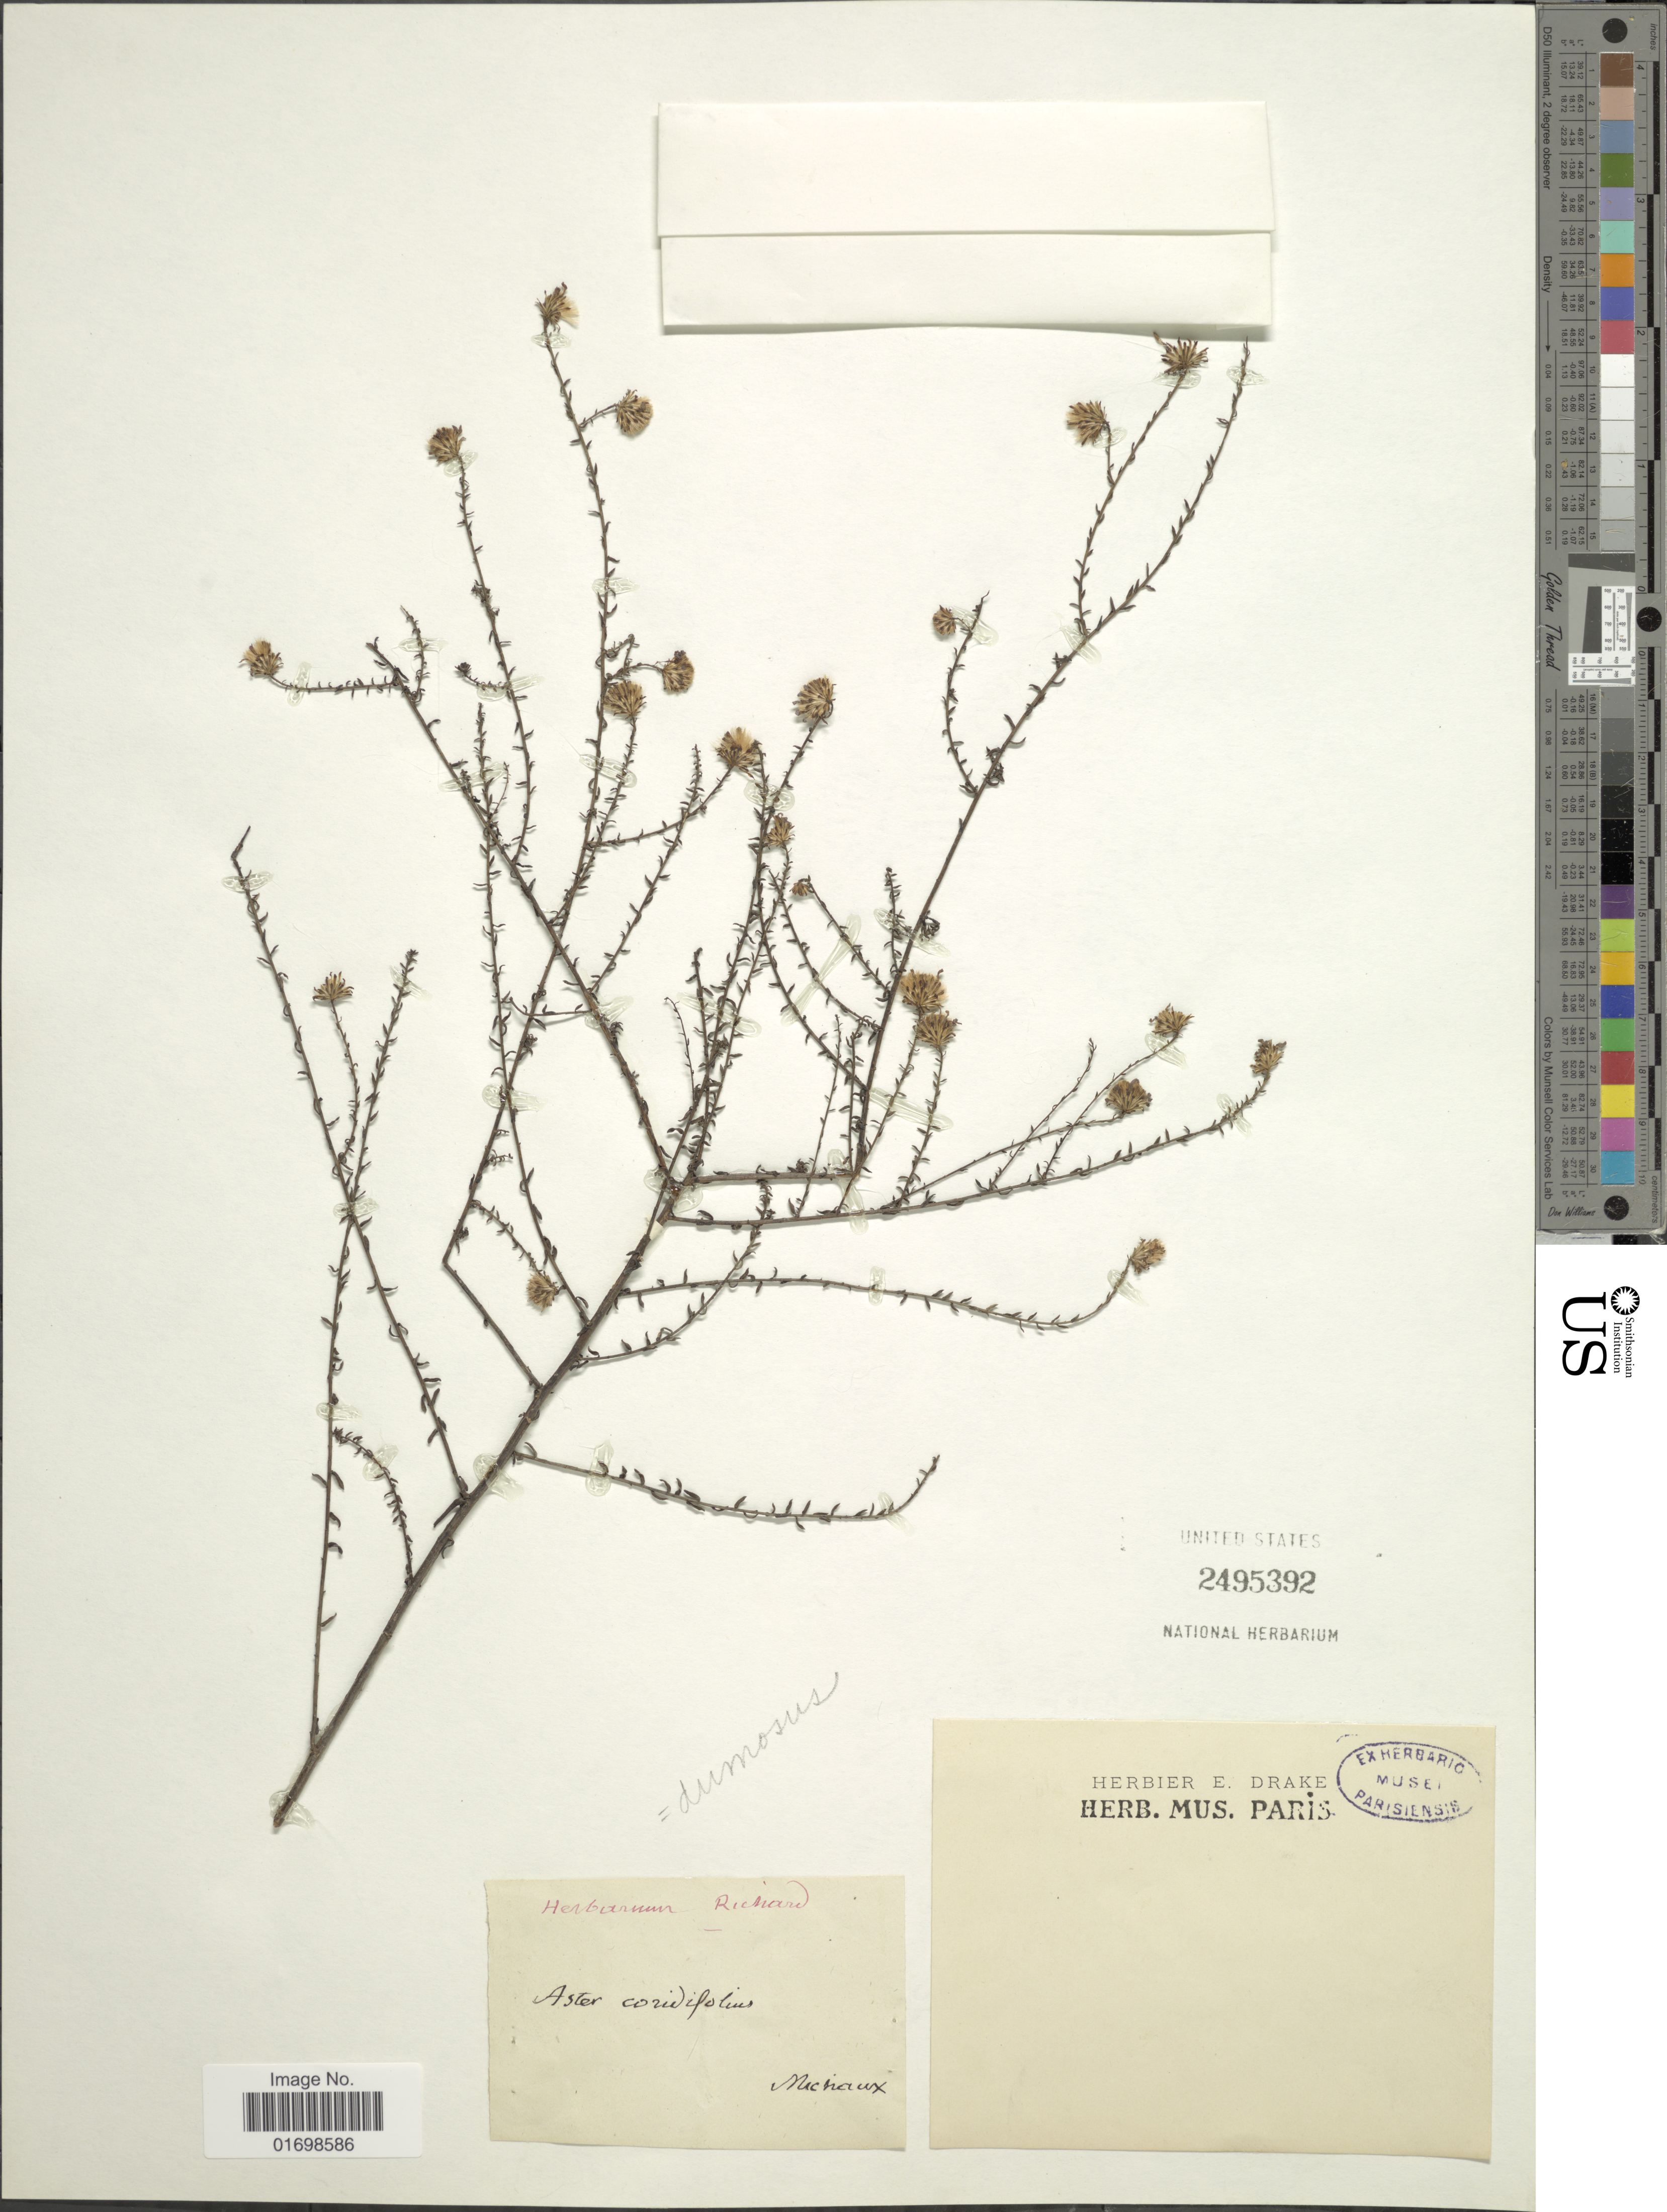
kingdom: Plantae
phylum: Tracheophyta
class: Magnoliopsida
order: Asterales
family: Asteraceae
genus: Symphyotrichum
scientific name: Symphyotrichum dumosum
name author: (L.) G.L. Nesom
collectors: ex herb. E. Drake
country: United States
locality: Michaux.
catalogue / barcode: US 2495392